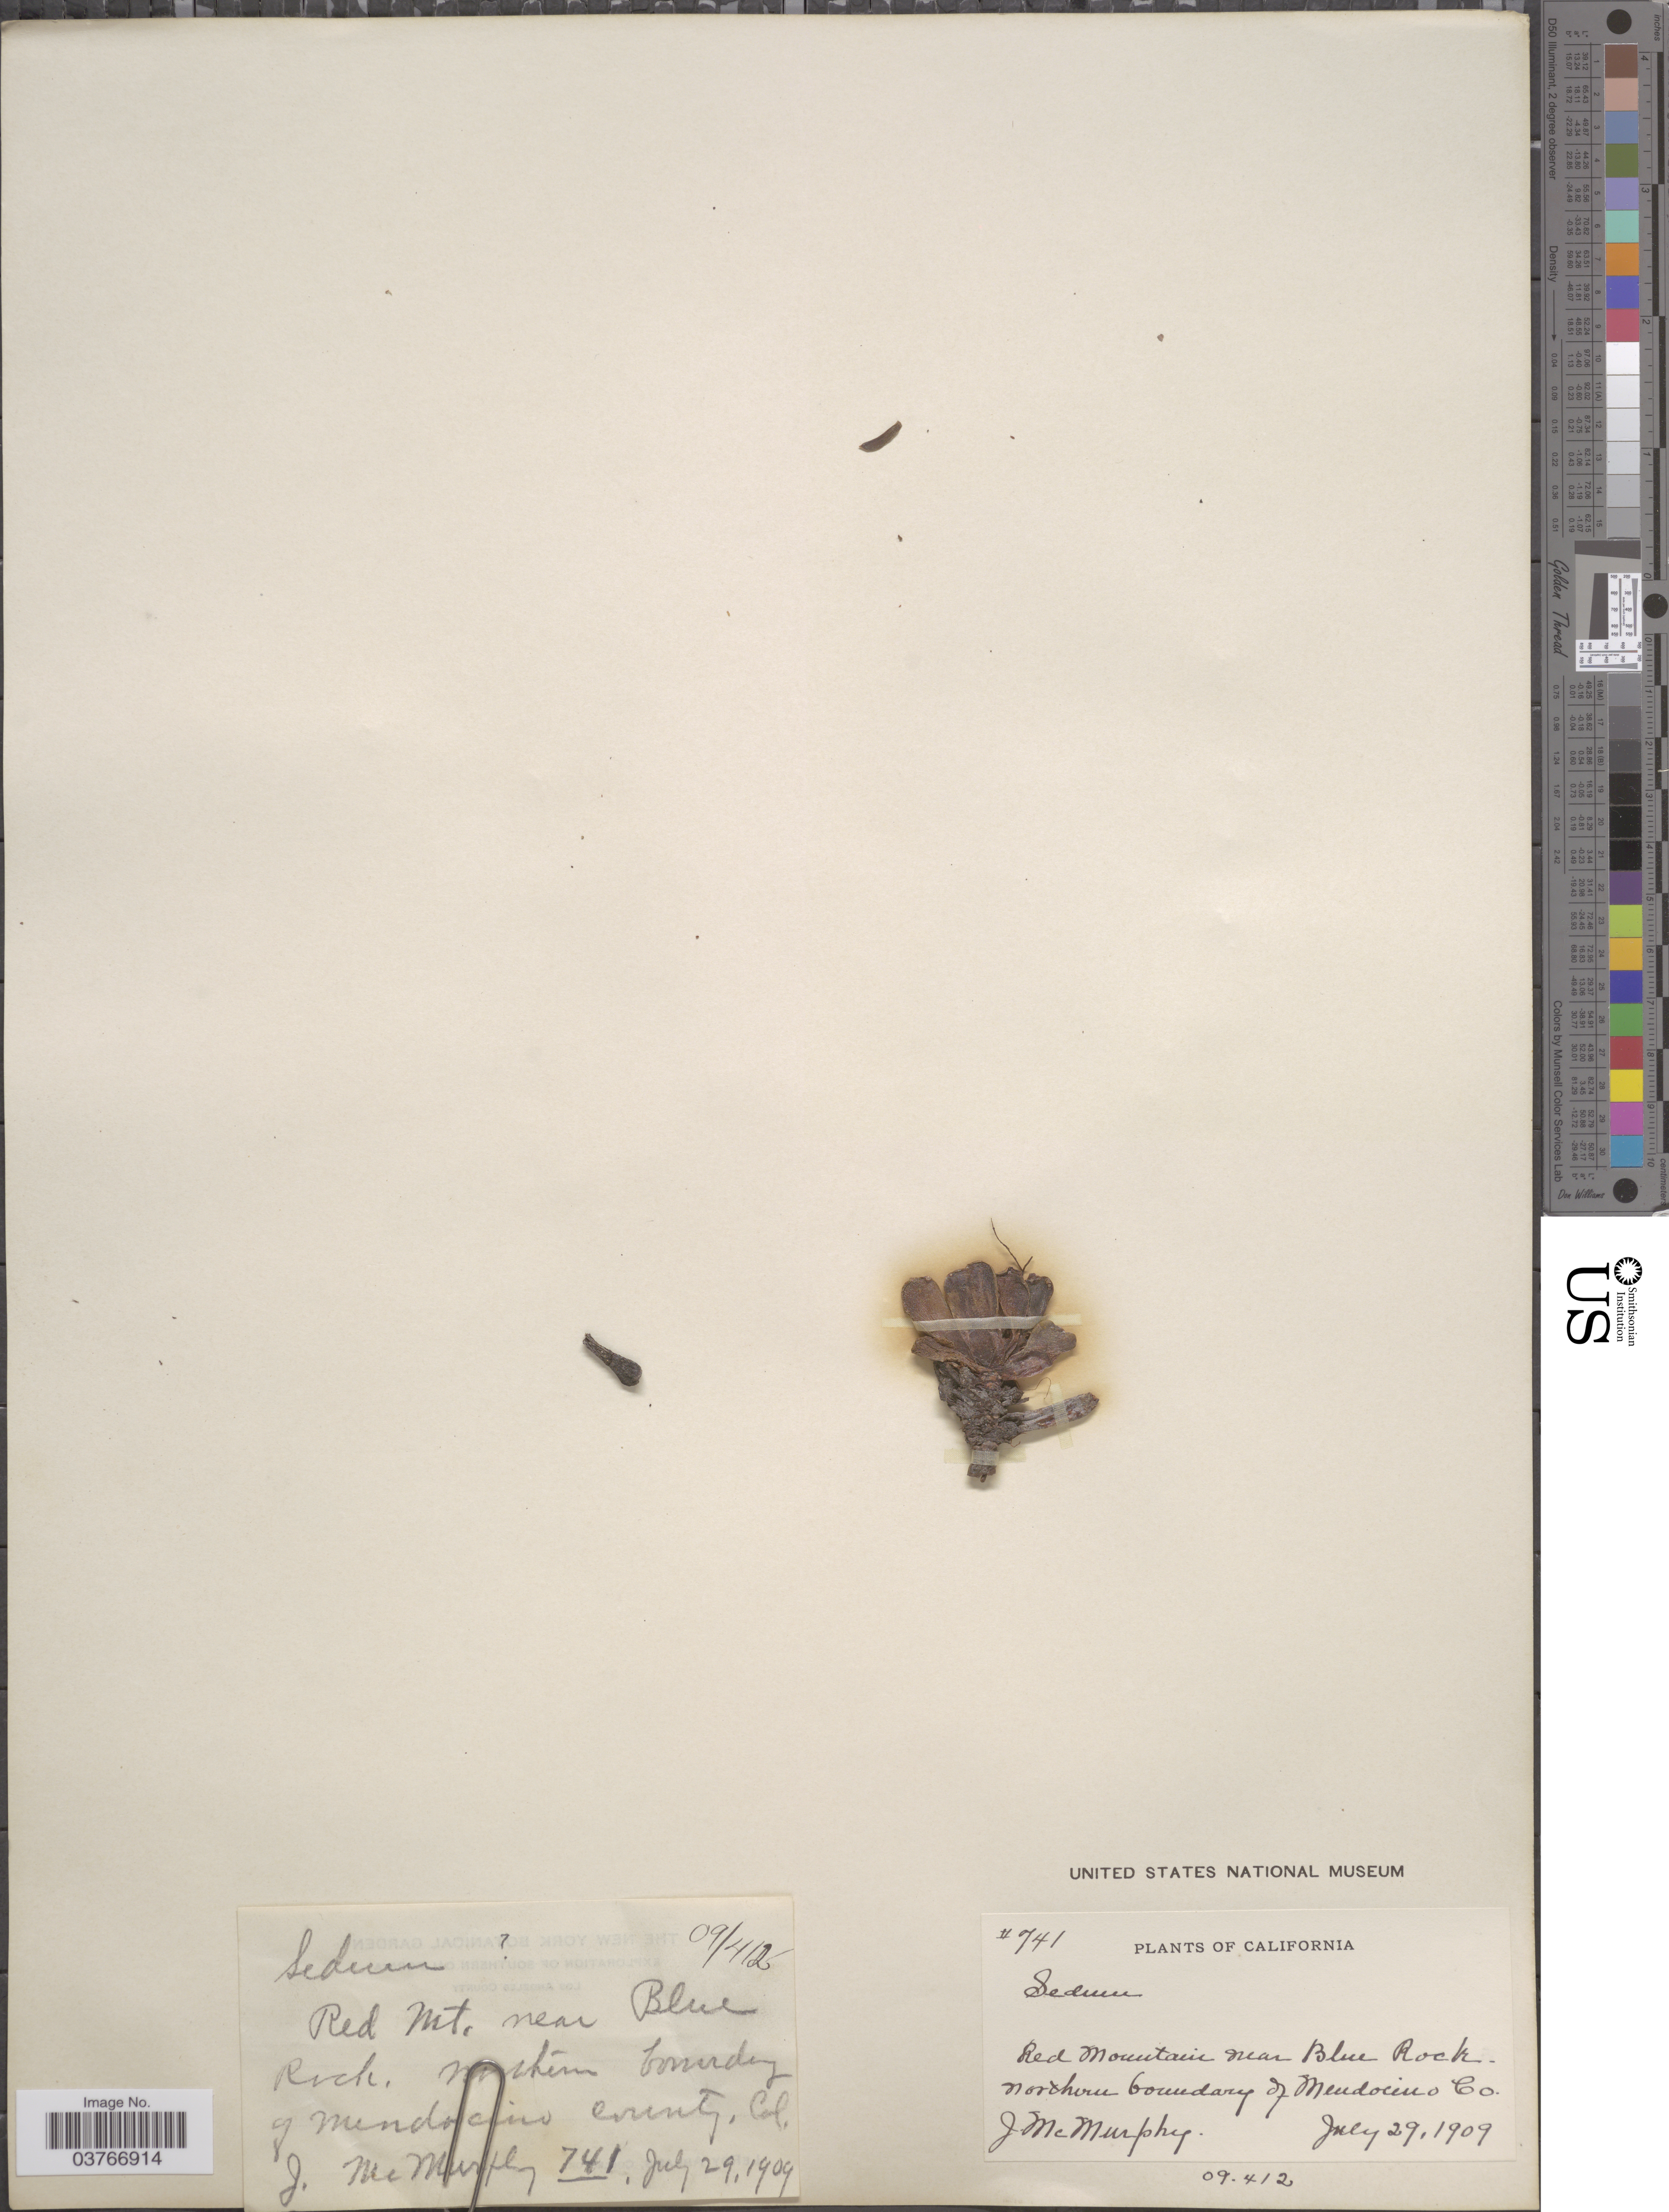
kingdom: Plantae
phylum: Tracheophyta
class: Magnoliopsida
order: Saxifragales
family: Crassulaceae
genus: Sedum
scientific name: Sedum sp.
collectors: J. McMurphy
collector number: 741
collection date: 1909-07-29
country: United States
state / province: California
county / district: Mendocino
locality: Red Mountain near Blue Rock. Northern boundary of Mendocino Co.